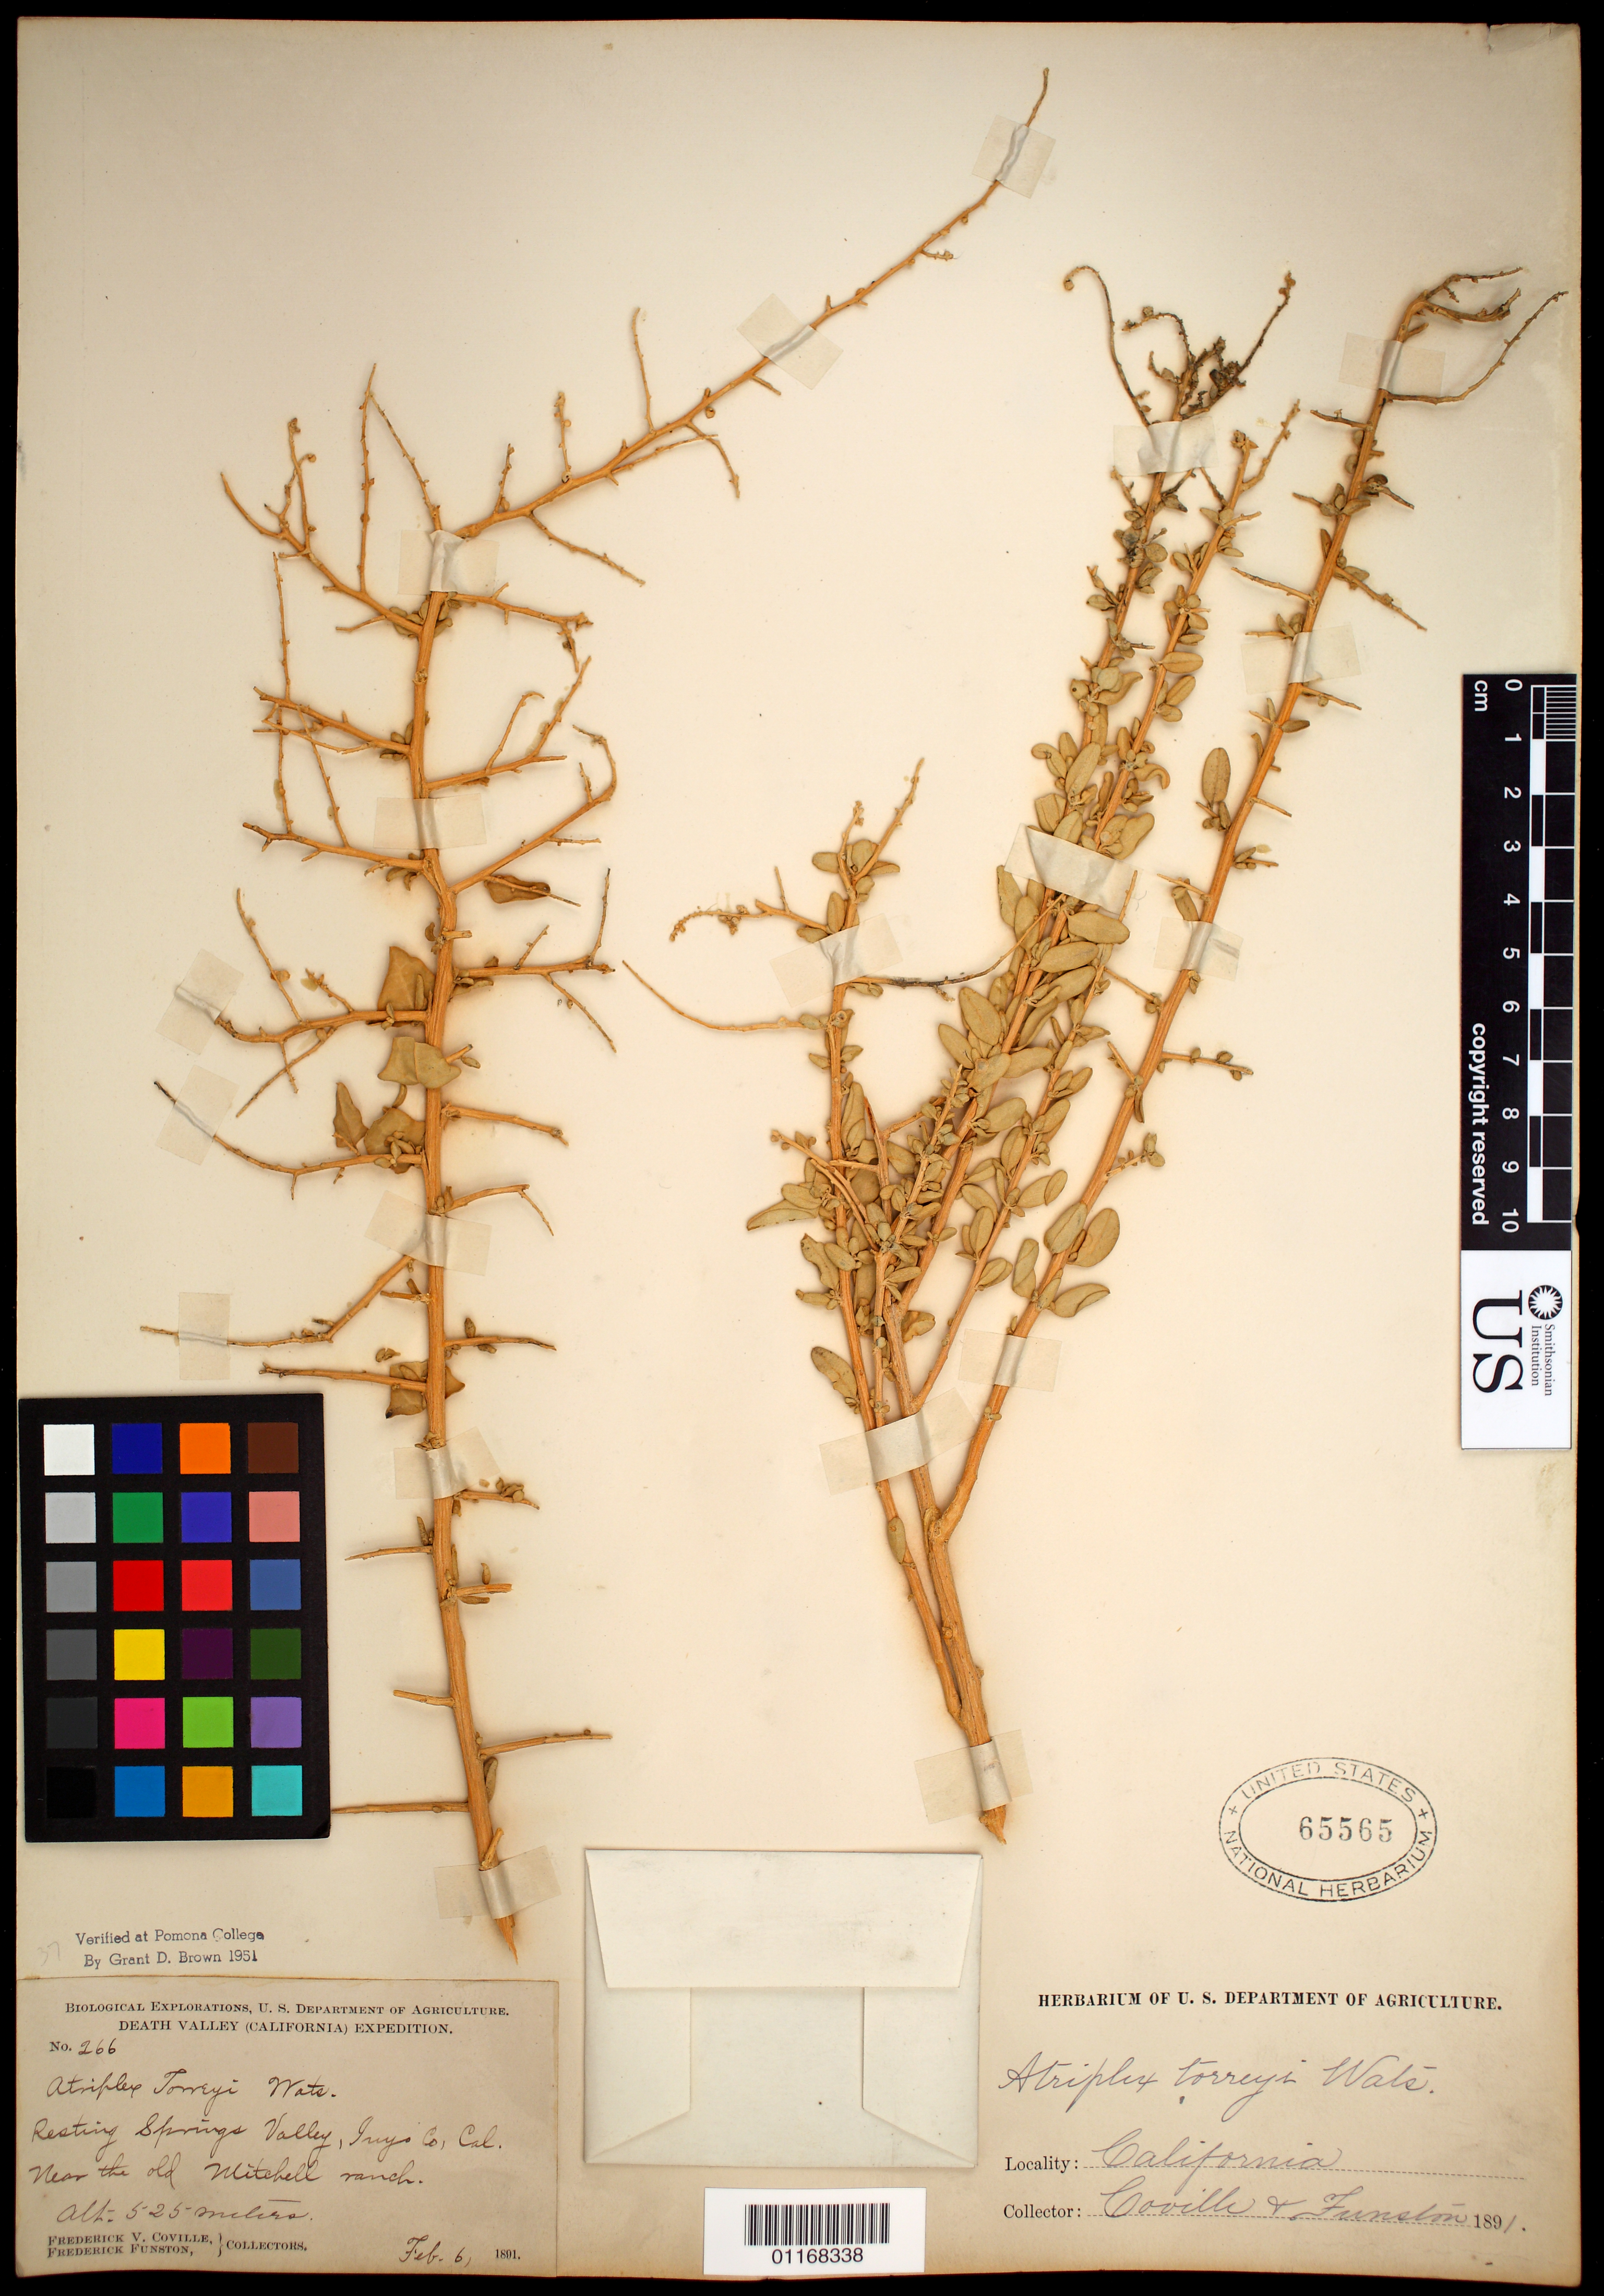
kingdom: Plantae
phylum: Tracheophyta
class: Magnoliopsida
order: Caryophyllales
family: Amaranthaceae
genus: Atriplex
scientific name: Atriplex torreyi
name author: (S. Watson) S. Watson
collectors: F. V. Coville & F. Funston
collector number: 266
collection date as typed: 06 Feb 1891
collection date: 1891-02-06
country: United States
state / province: California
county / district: Inyo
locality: Resting Springs Valley.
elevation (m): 525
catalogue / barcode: US 65565